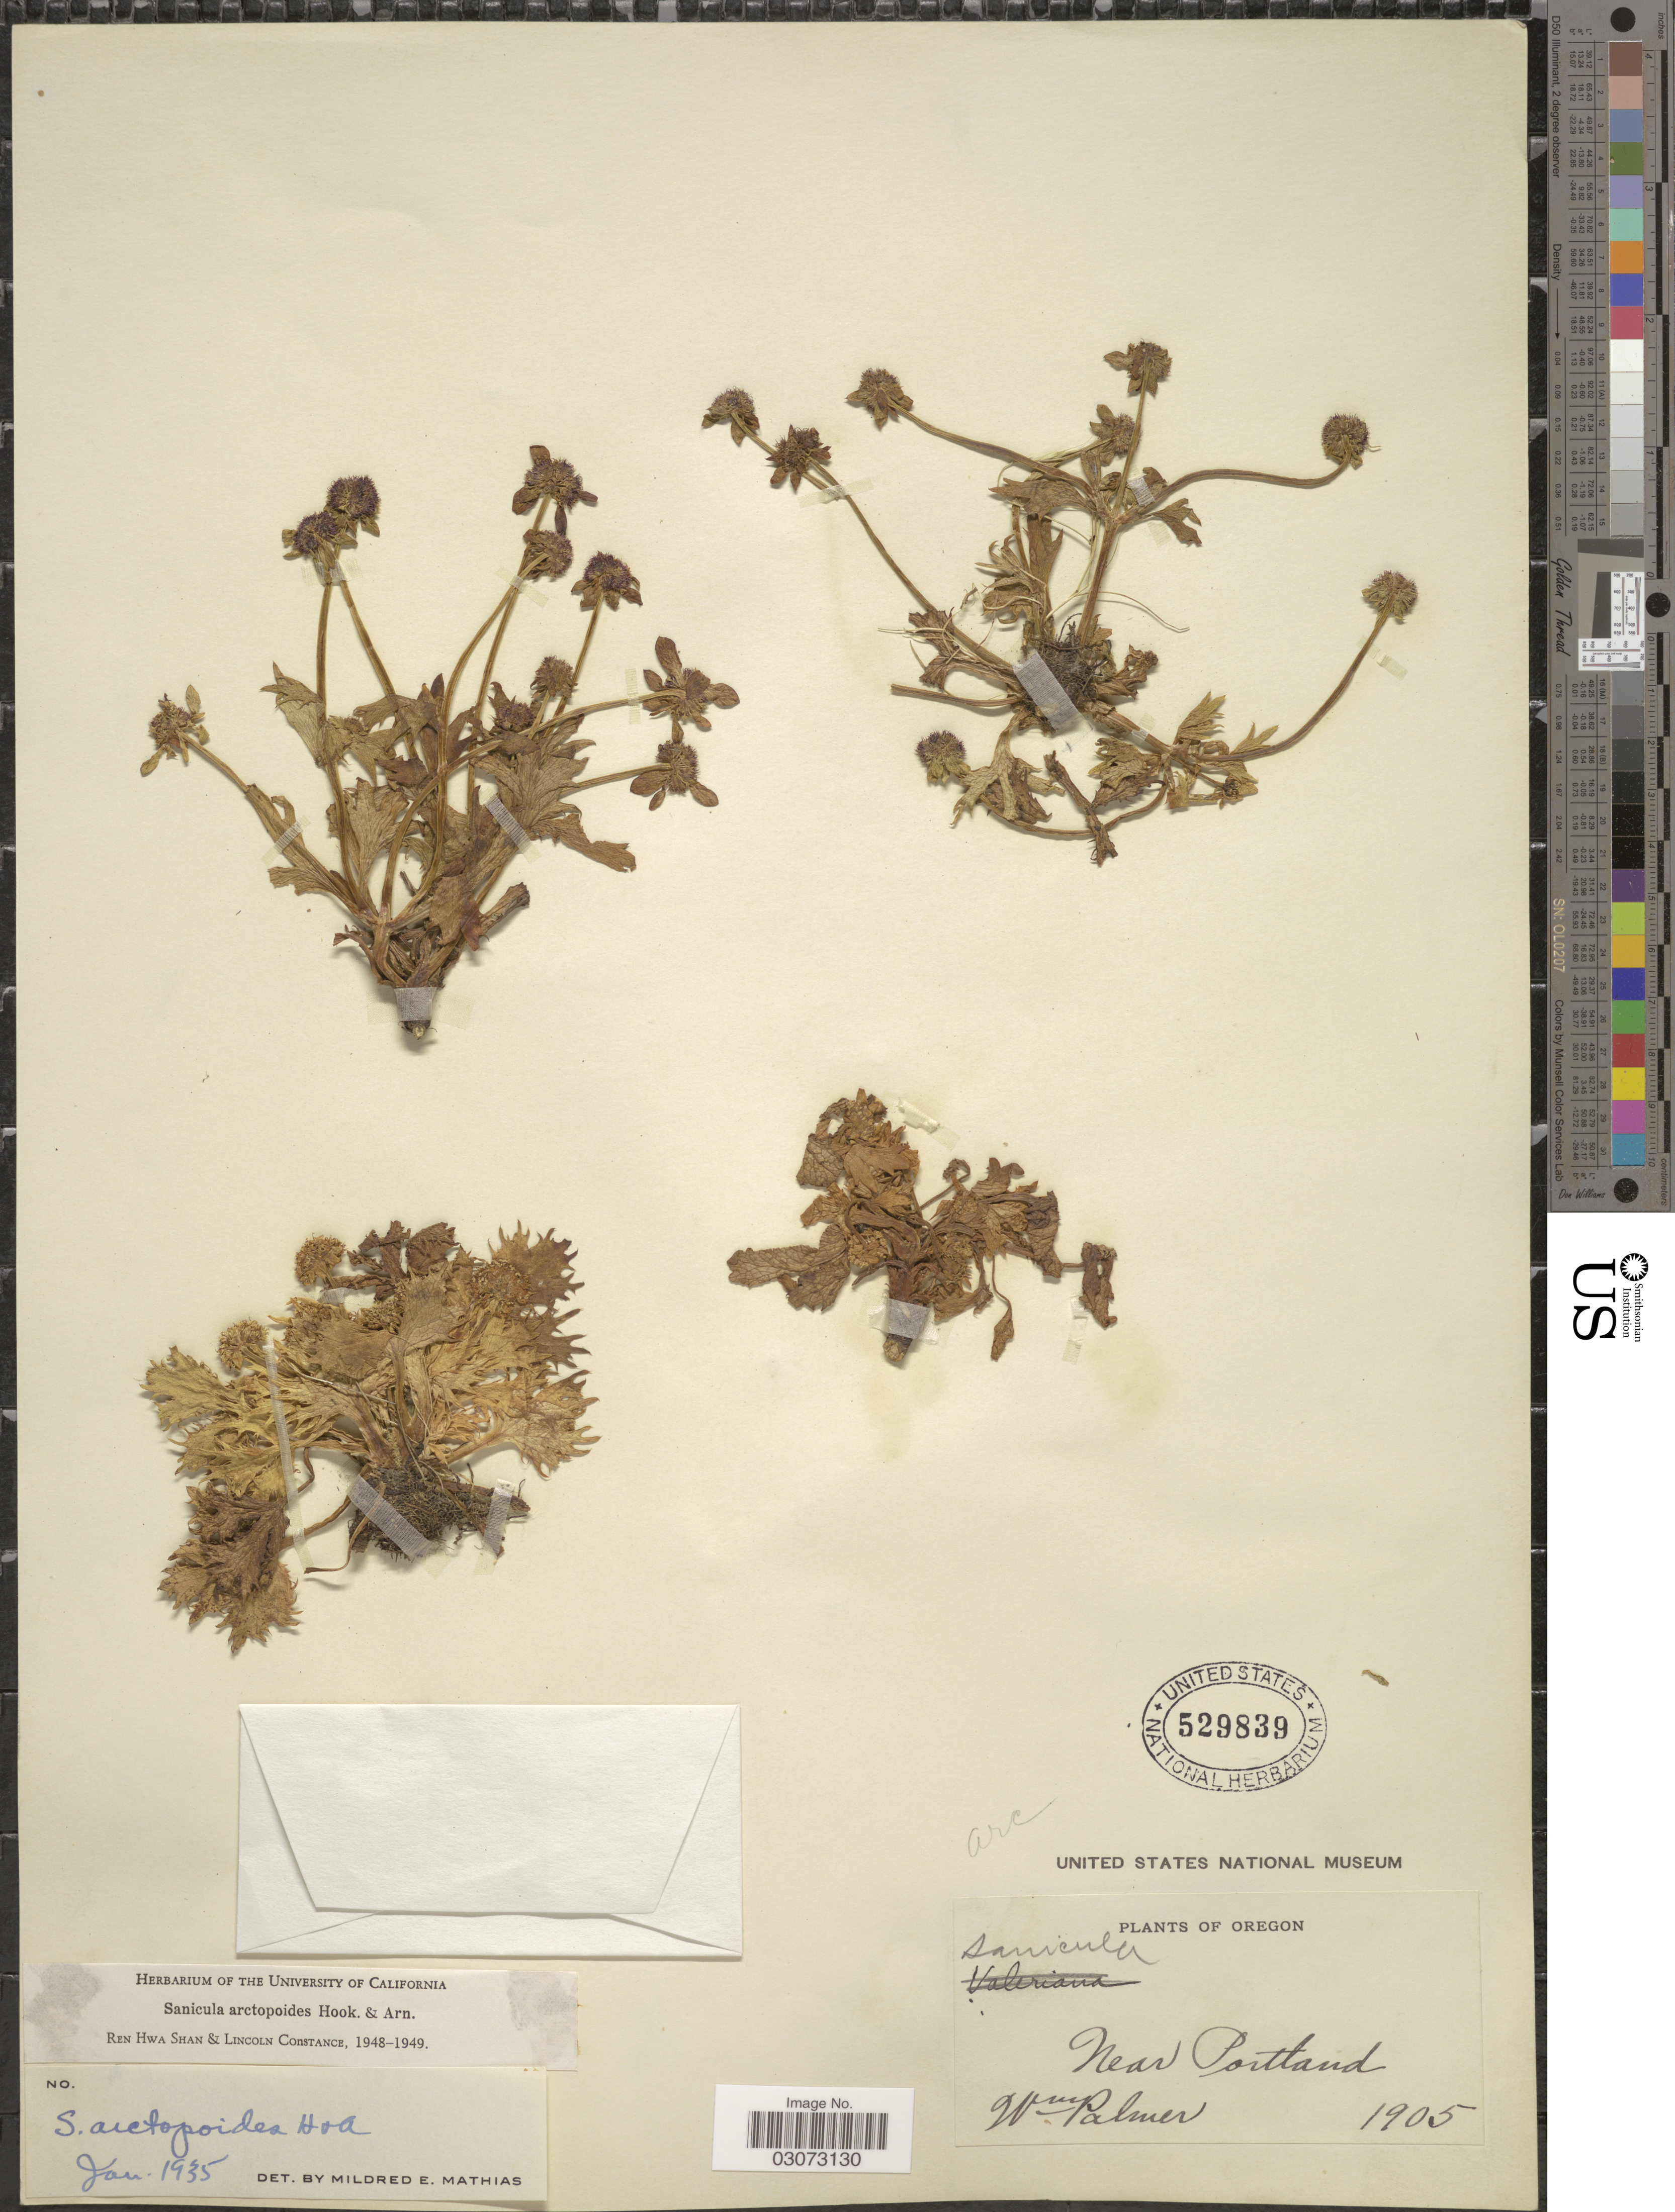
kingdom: Plantae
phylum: Tracheophyta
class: Magnoliopsida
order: Apiales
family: Apiaceae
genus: Sanicula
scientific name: Sanicula arctopoides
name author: Hook. & Arn.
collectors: W. Palmer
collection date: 1905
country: United States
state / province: Oregon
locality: Near Portland.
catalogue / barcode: US 529839